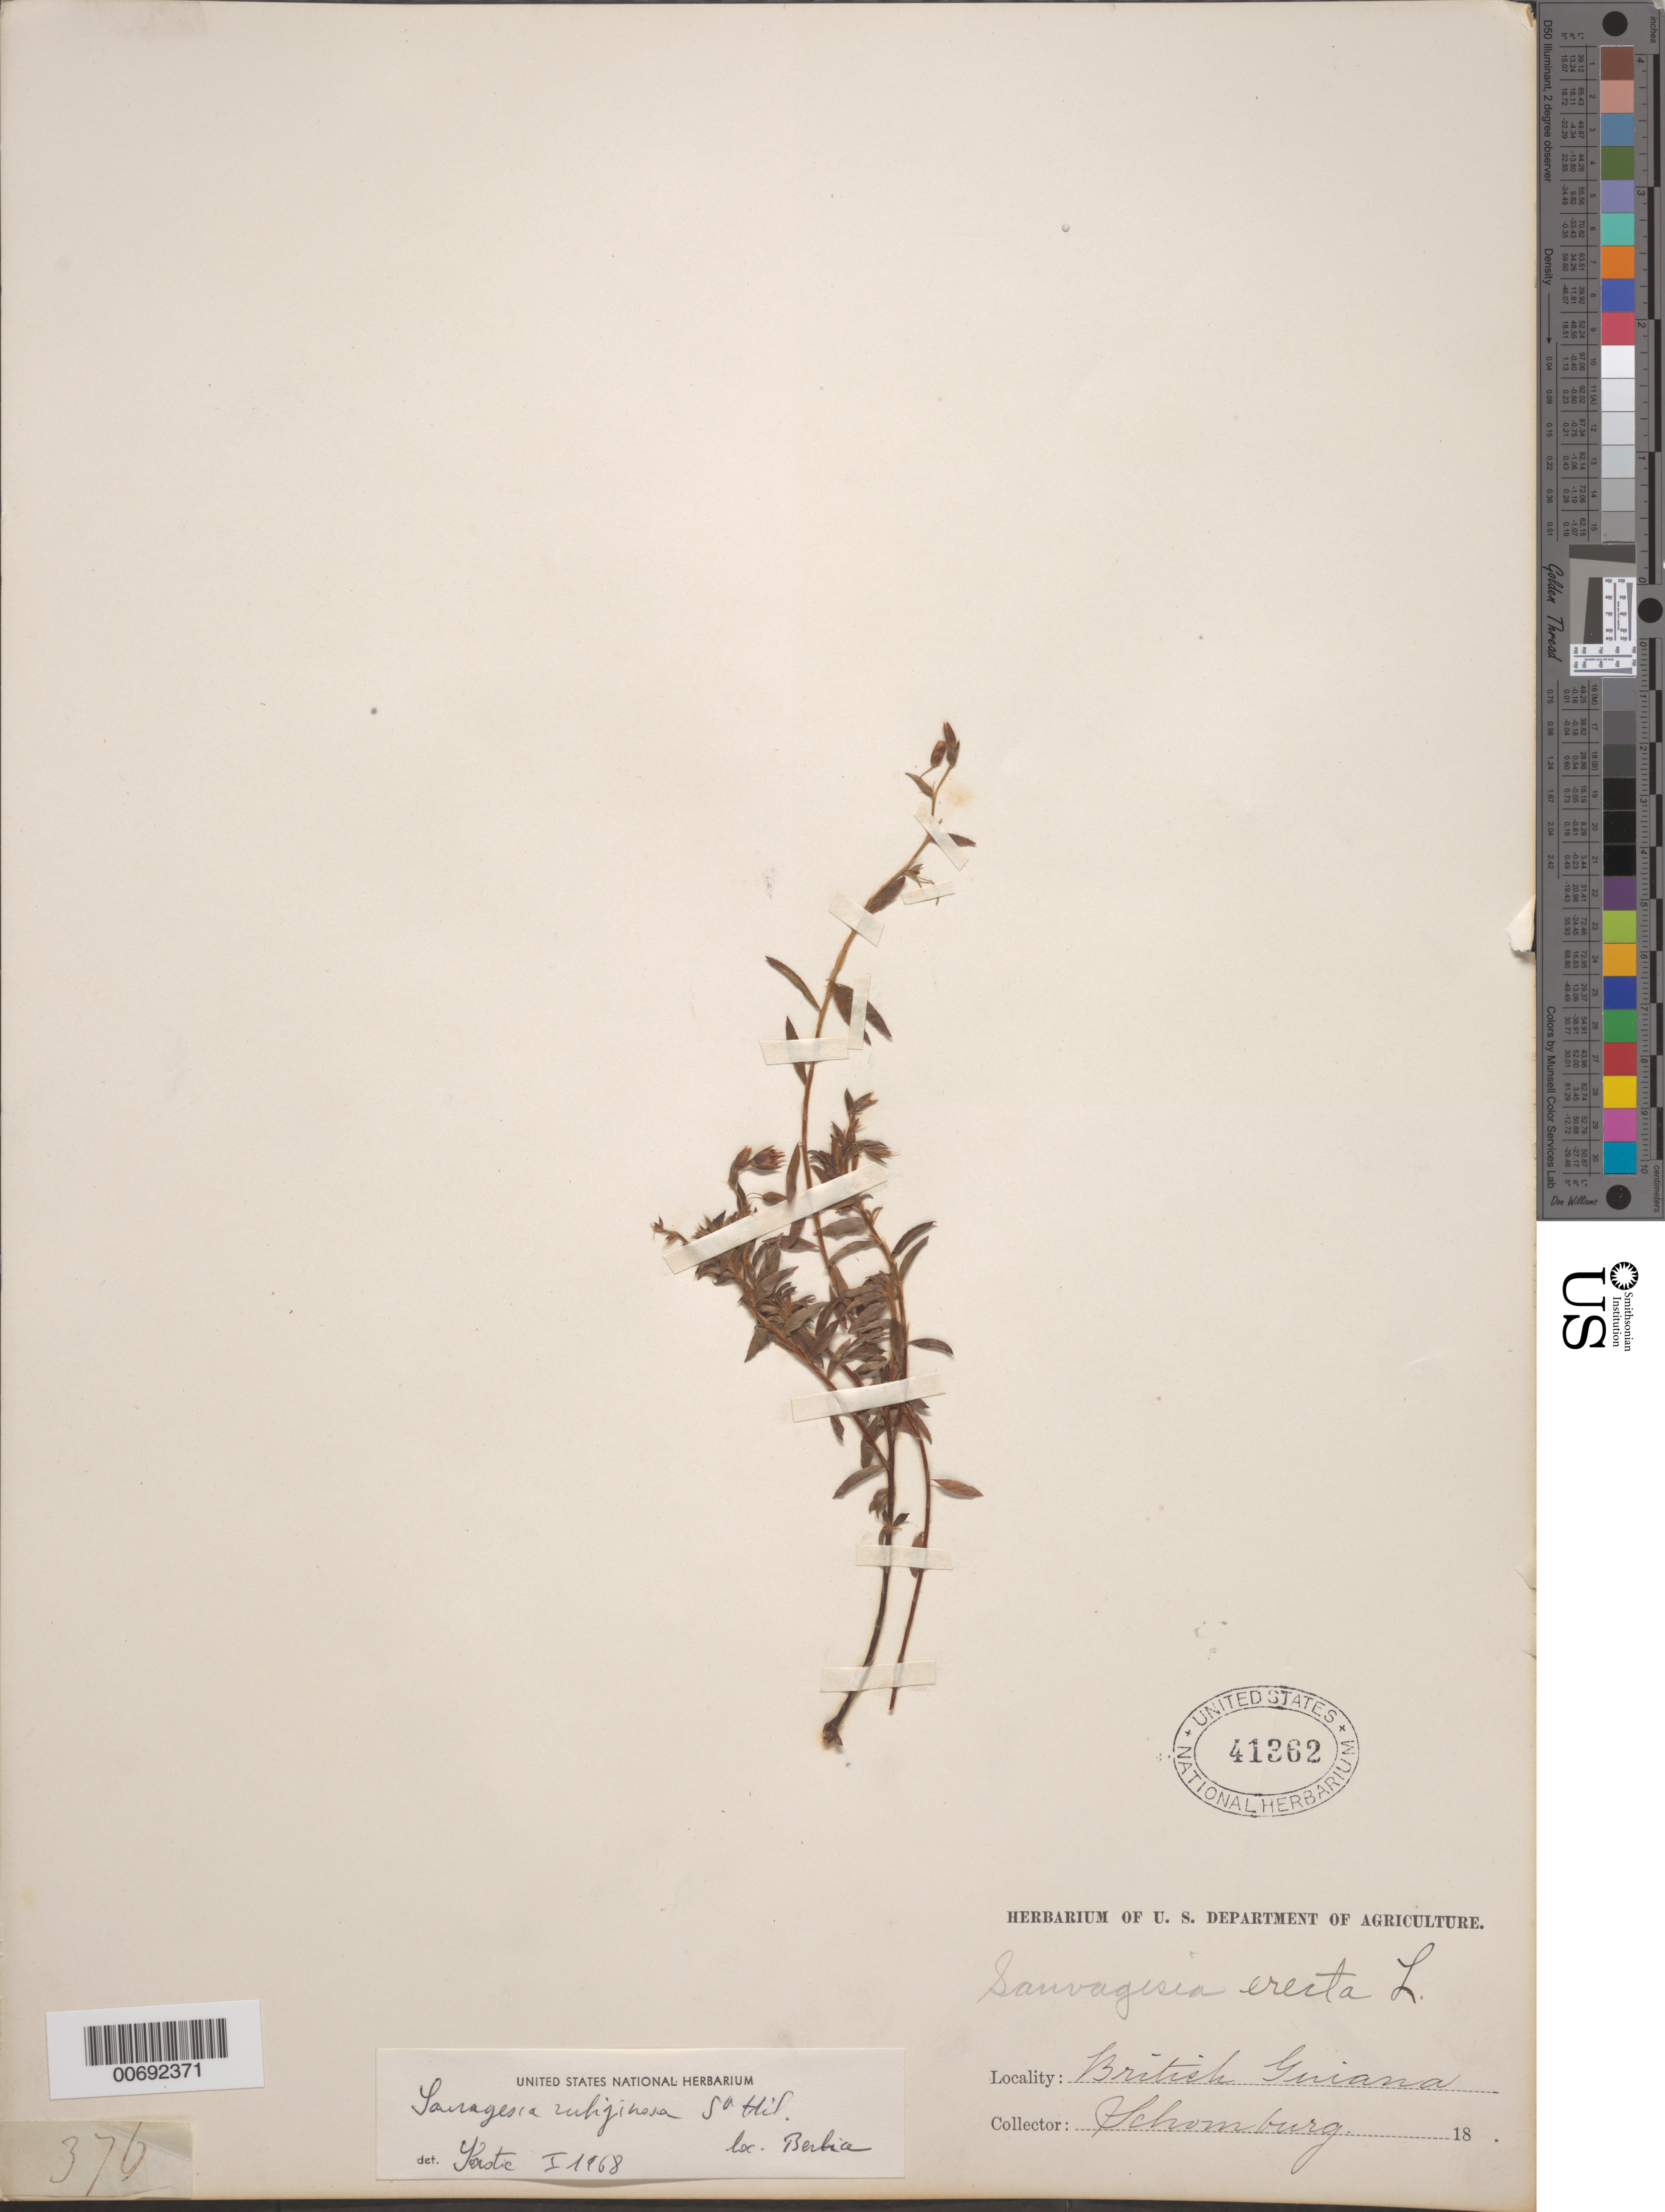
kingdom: Plantae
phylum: Tracheophyta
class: Magnoliopsida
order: Malpighiales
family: Ochnaceae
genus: Sauvagesia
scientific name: Sauvagesia rubiginosa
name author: A. St.-Hil.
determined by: Sastre, C. H. L.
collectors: -- Schomburgk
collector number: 376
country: Guyana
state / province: Mahaica-Berbice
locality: Berbice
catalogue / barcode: US 41362